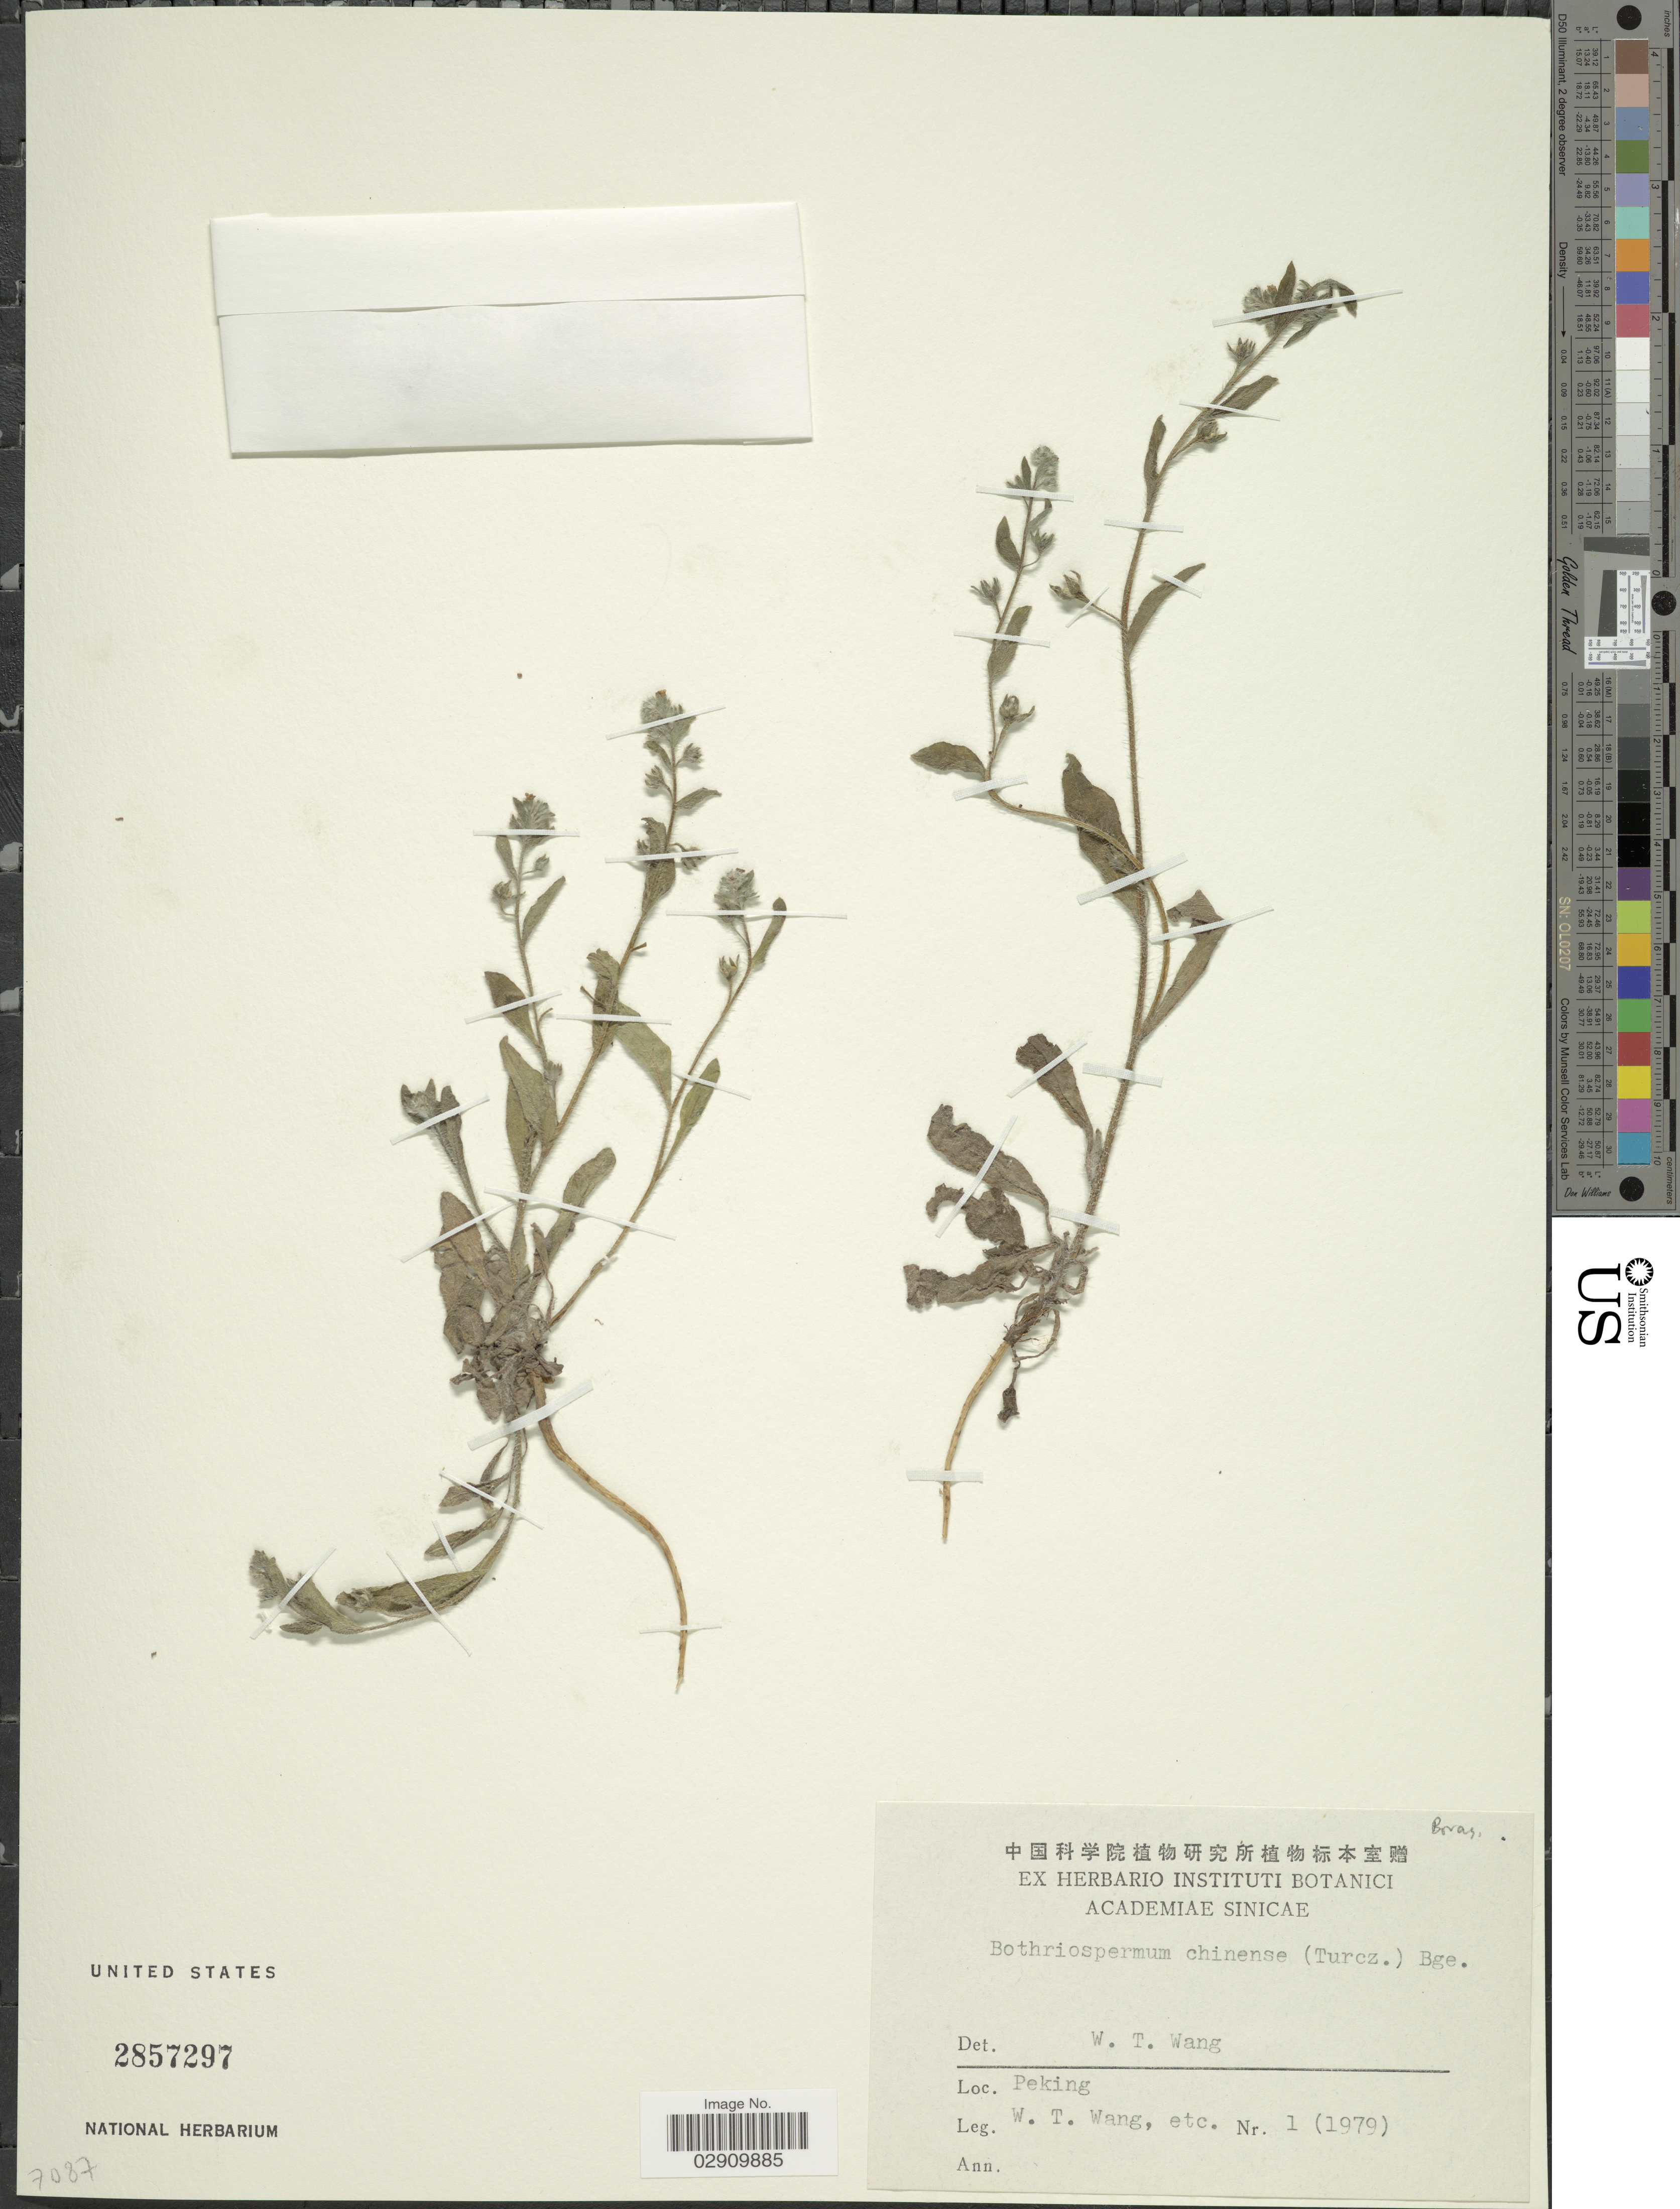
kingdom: Plantae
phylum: Tracheophyta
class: Magnoliopsida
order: Boraginales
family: Boraginaceae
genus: Bothriospermum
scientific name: Bothriospermum chinense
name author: Bunge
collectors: W. T. Wang & et al.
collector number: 1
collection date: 1979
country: China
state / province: Beijing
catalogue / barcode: US 2857297